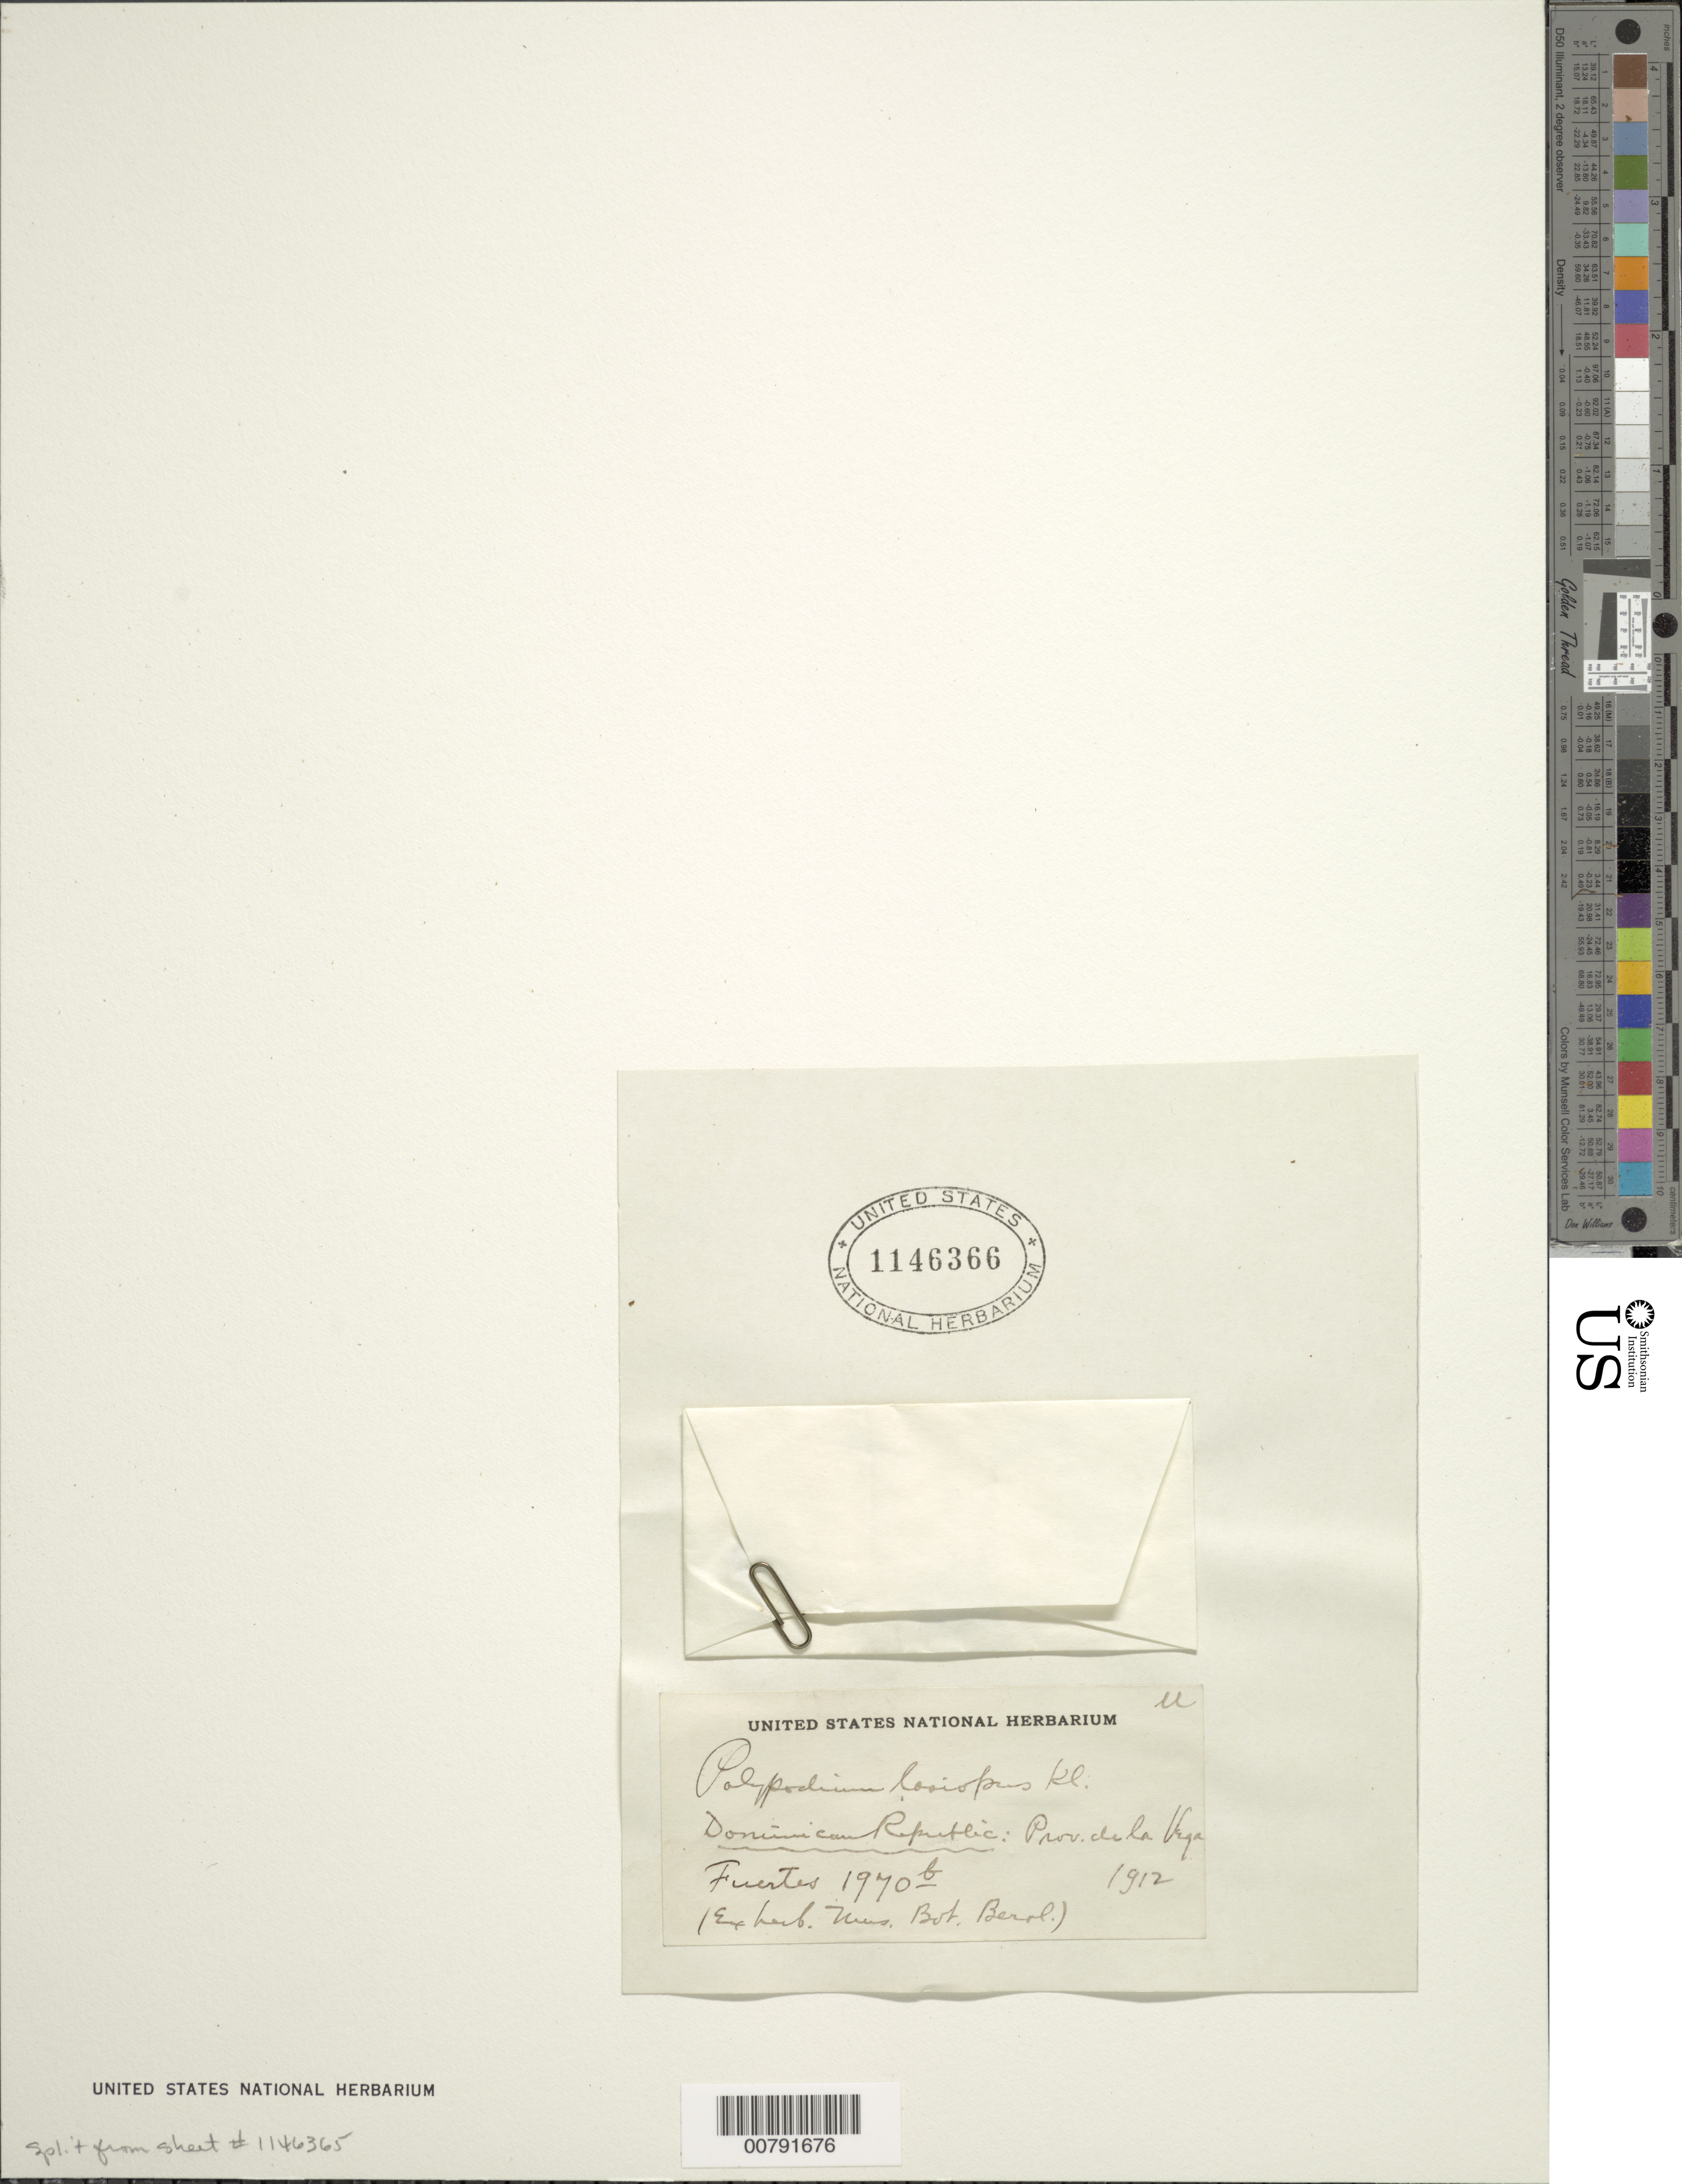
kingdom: Plantae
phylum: Tracheophyta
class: Polypodiopsida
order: Polypodiales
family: Polypodiaceae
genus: Serpocaulon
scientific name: Serpocaulon lasiopus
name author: (Klotzsch) A.R. Sm.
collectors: M. D. Fuertes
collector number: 1970b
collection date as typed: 1912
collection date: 1912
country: Dominican Republic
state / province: La Vega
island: Hispaniola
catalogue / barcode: US 1146366